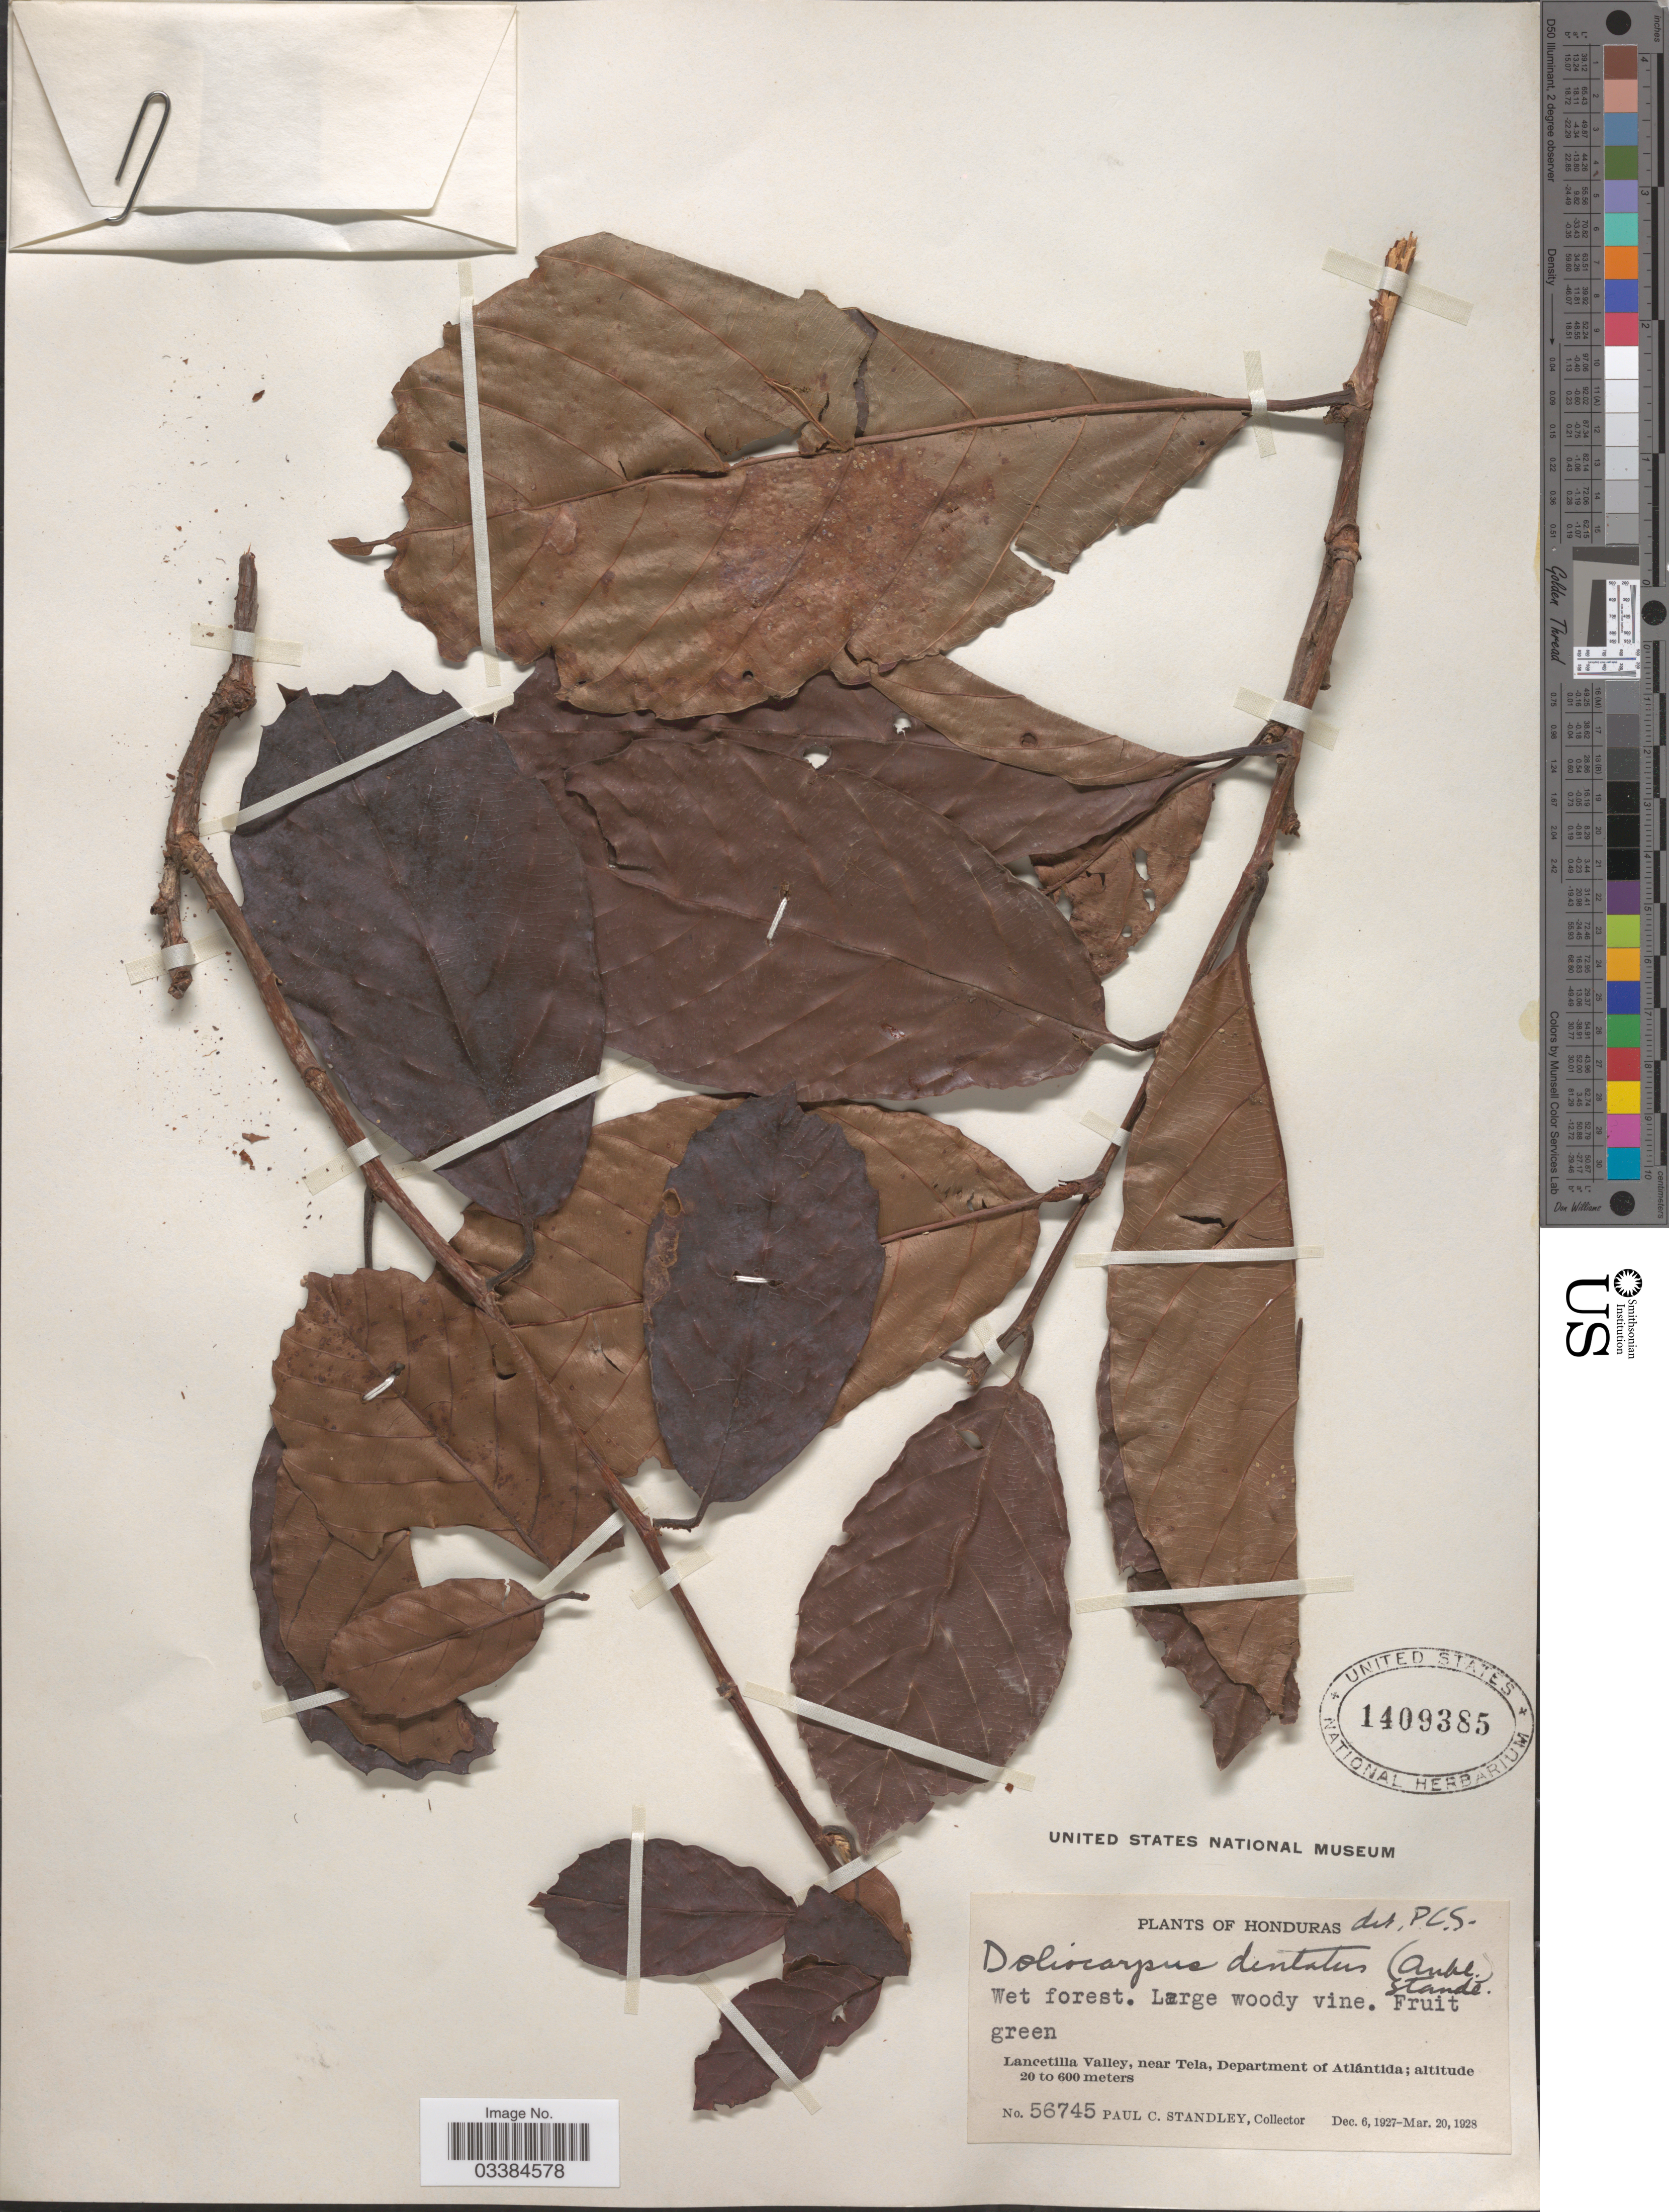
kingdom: Plantae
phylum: Tracheophyta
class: Magnoliopsida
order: Dilleniales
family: Dilleniaceae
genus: Doliocarpus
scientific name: Doliocarpus multiflorus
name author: Standl.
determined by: Victor Longhi Monzoli, João, (BRAZIL)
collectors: P. C. Standley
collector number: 56745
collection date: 1927-12-06/1928-03-20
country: Honduras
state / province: Atlántida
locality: Lancetilla Valley, near Tela, Department of Atlántida.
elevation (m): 20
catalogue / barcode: US 1409385